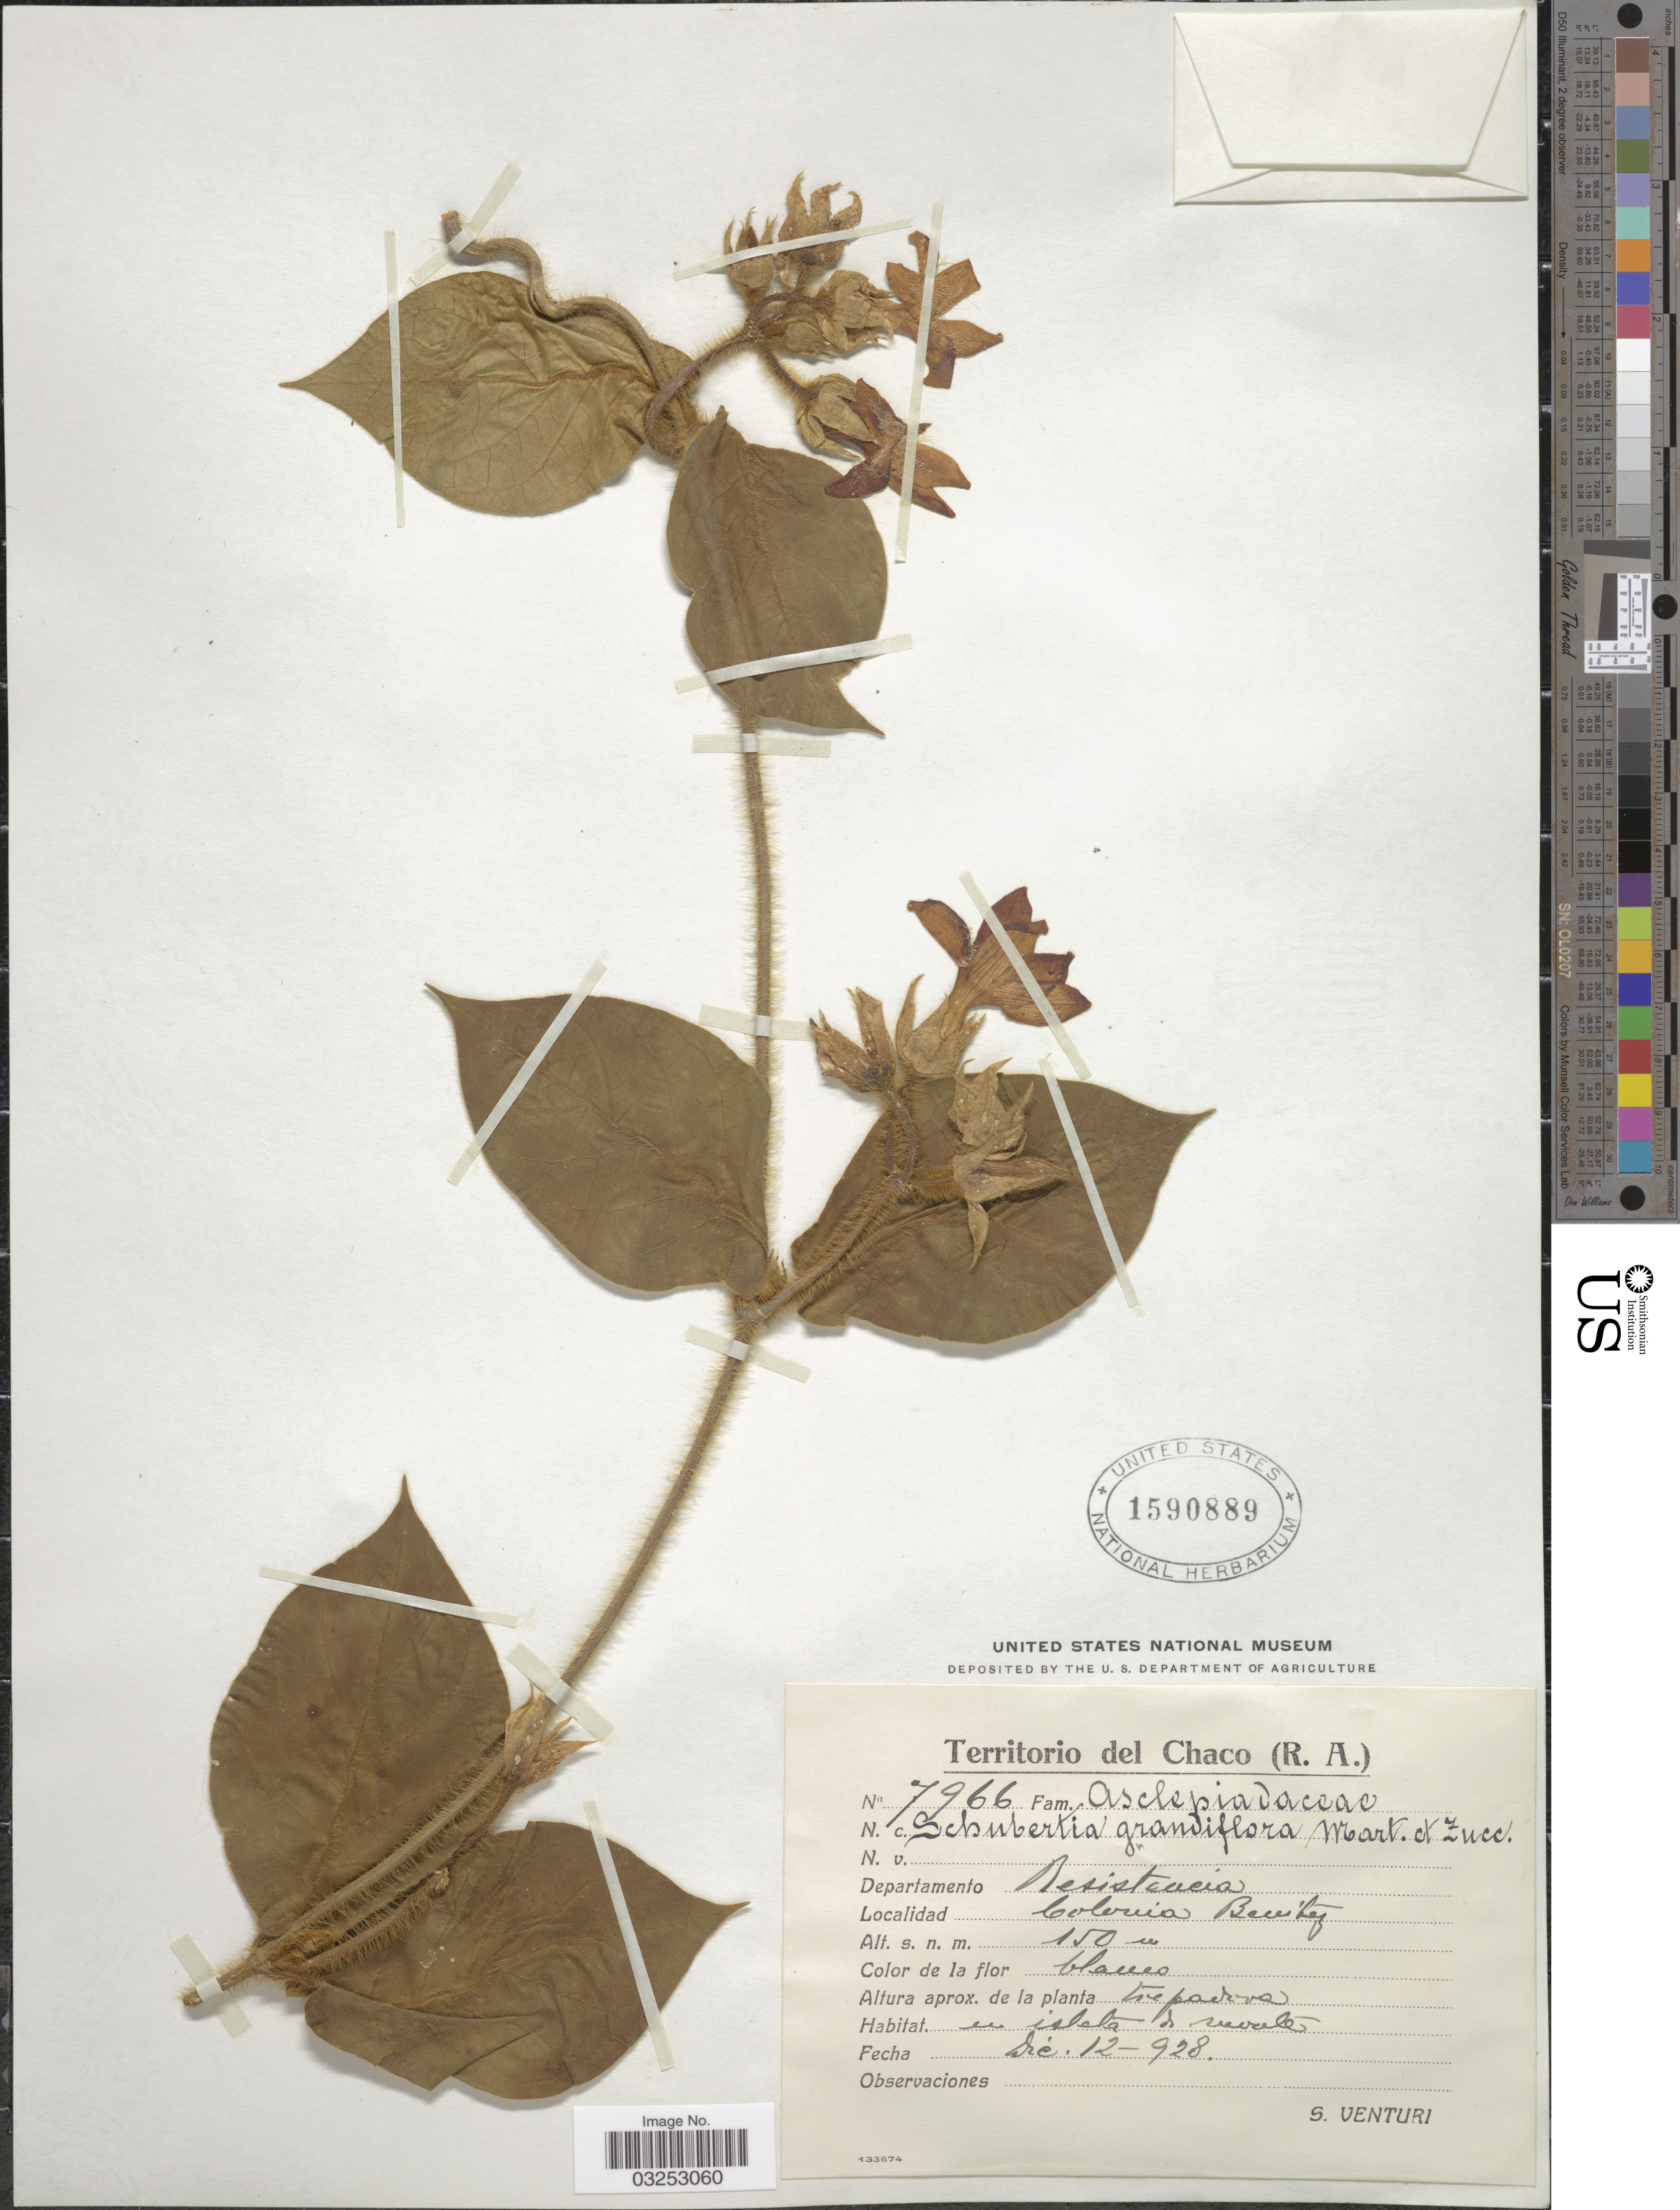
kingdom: Plantae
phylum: Tracheophyta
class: Magnoliopsida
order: Gentianales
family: Apocynaceae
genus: Schubertia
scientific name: Schubertia grandiflora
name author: Mart.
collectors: S. Venturi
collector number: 7966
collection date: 1928-12-12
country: Argentina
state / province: Chaco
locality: Departamento Resistencia, Colonia Benítez.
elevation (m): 150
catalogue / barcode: US 1590889